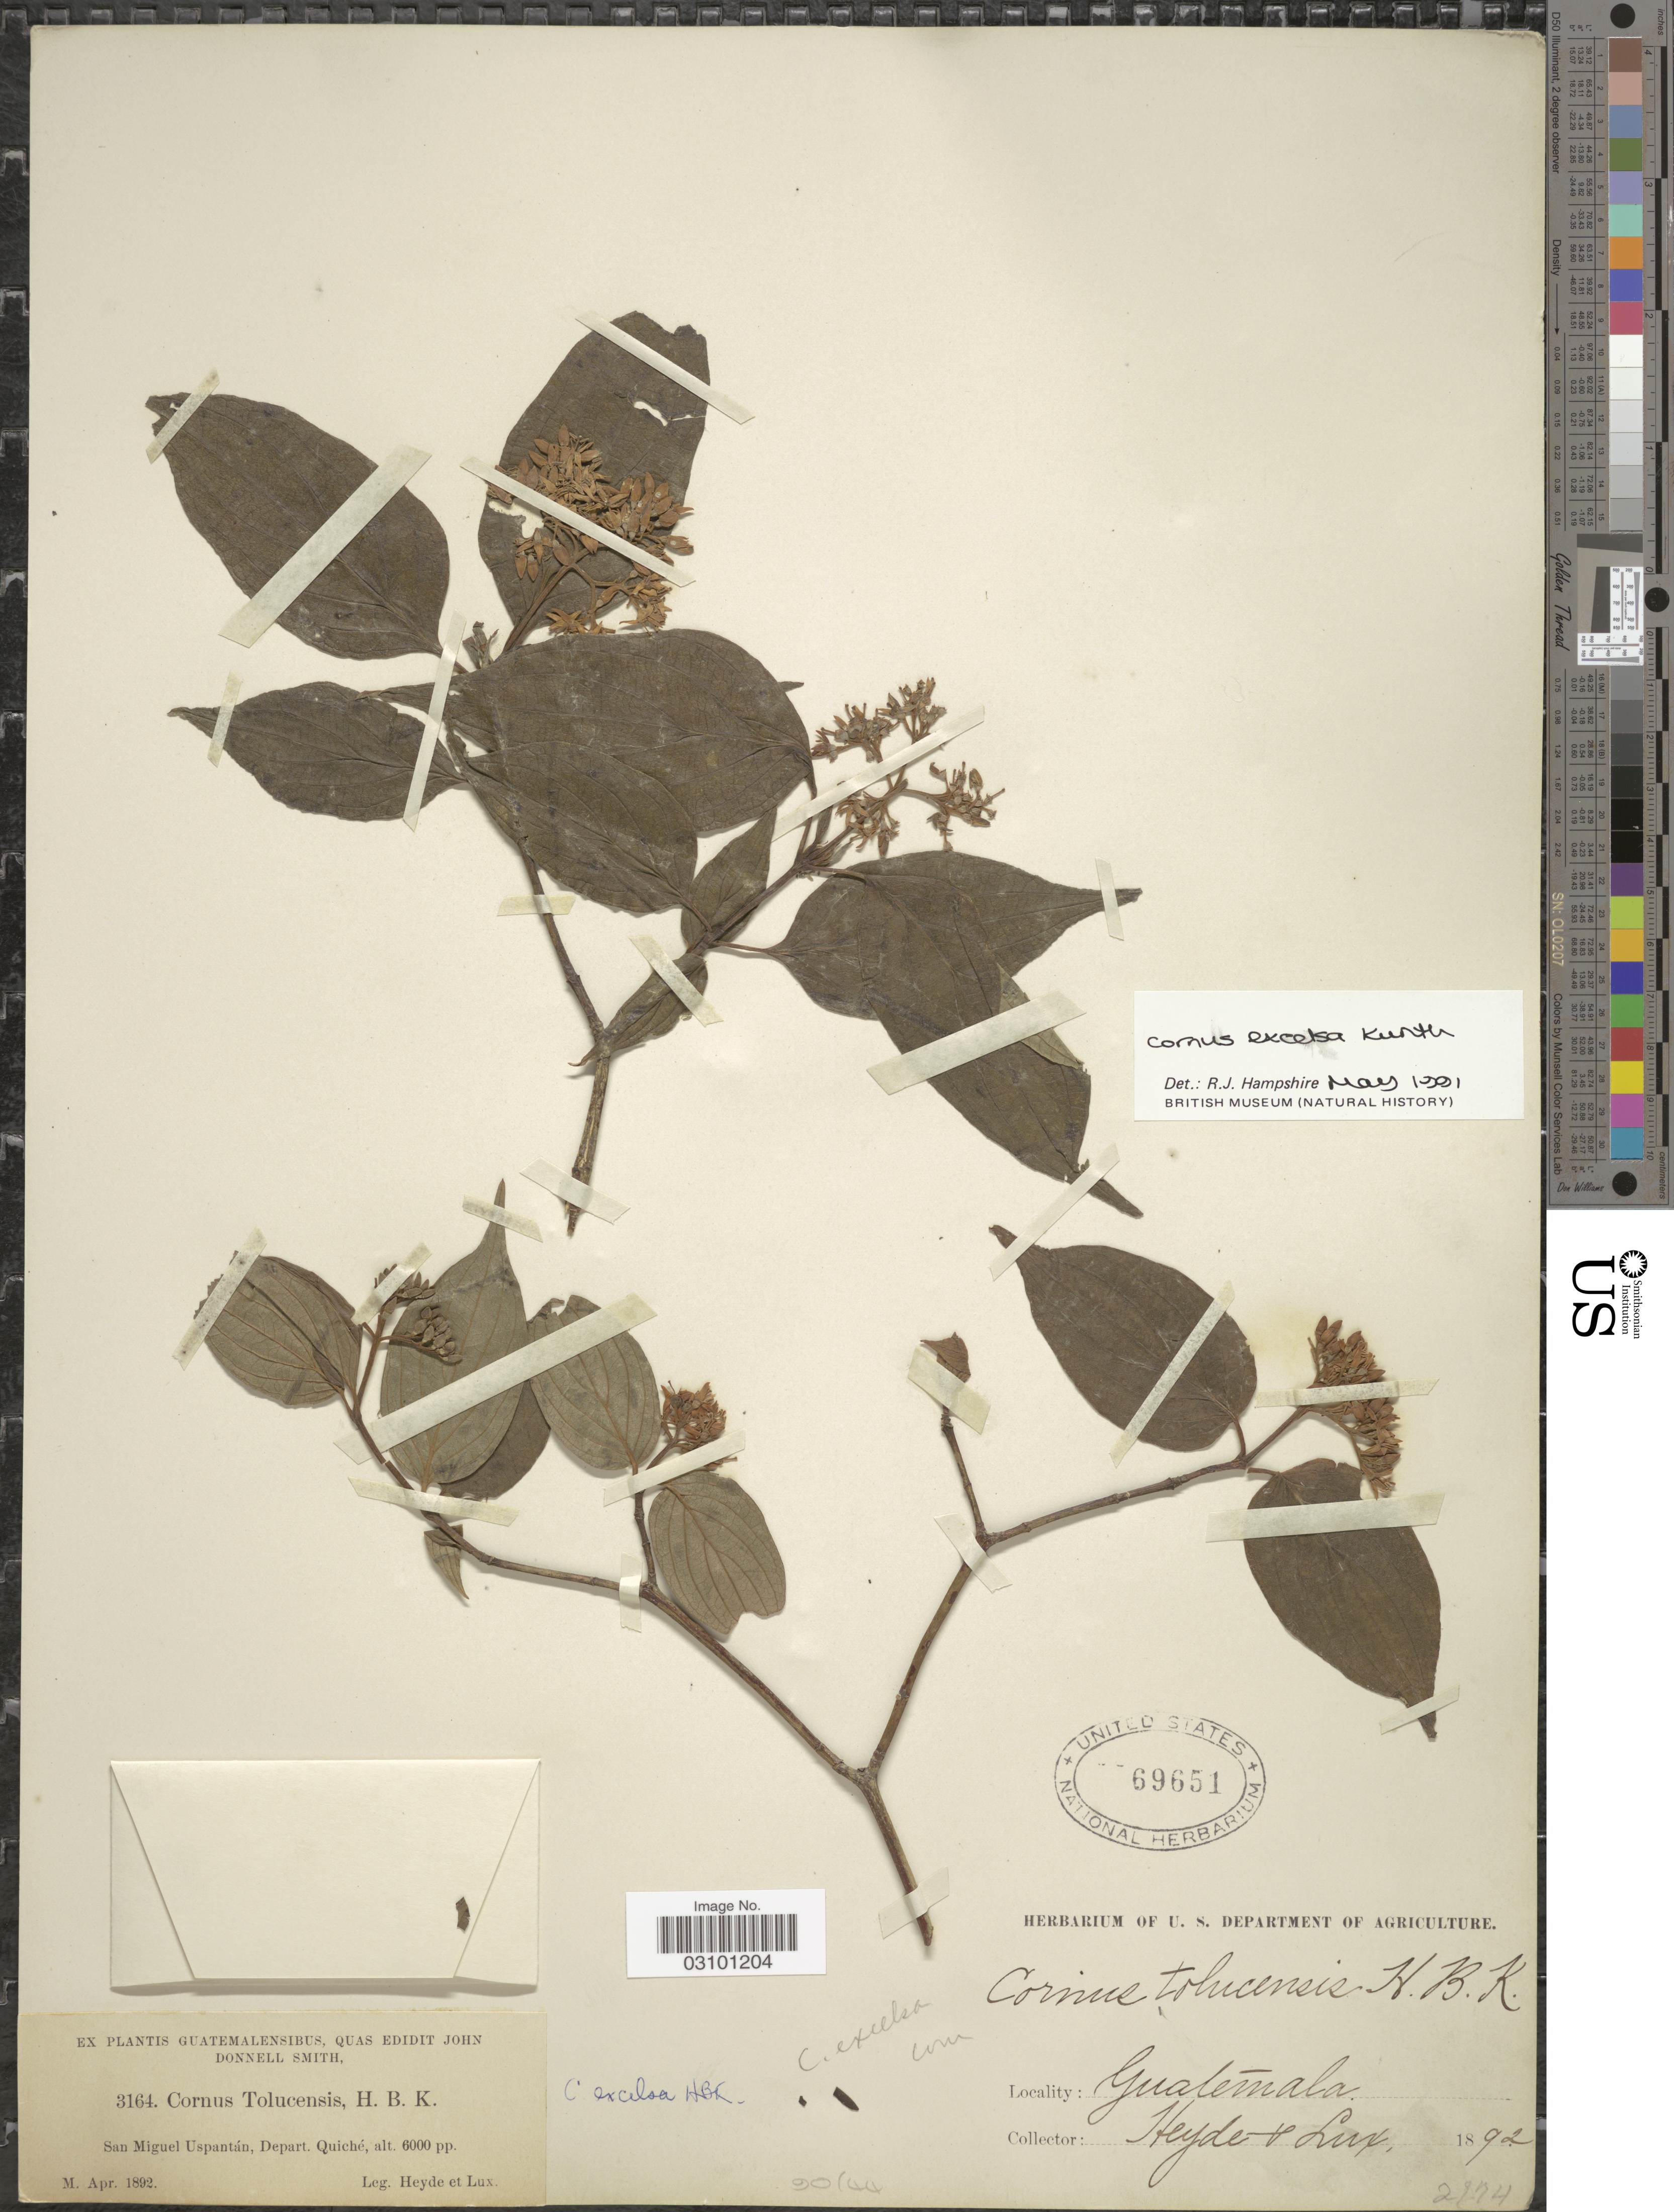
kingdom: Plantae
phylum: Tracheophyta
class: Magnoliopsida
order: Cornales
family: Cornaceae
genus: Cornus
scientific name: Cornus excelsa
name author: Kunth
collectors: Heyde & Lux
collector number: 3164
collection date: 1892-04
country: Guatemala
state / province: El Quiché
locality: San Miguel Uspantán, Depart. Quiché.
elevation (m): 1829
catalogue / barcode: US 69651